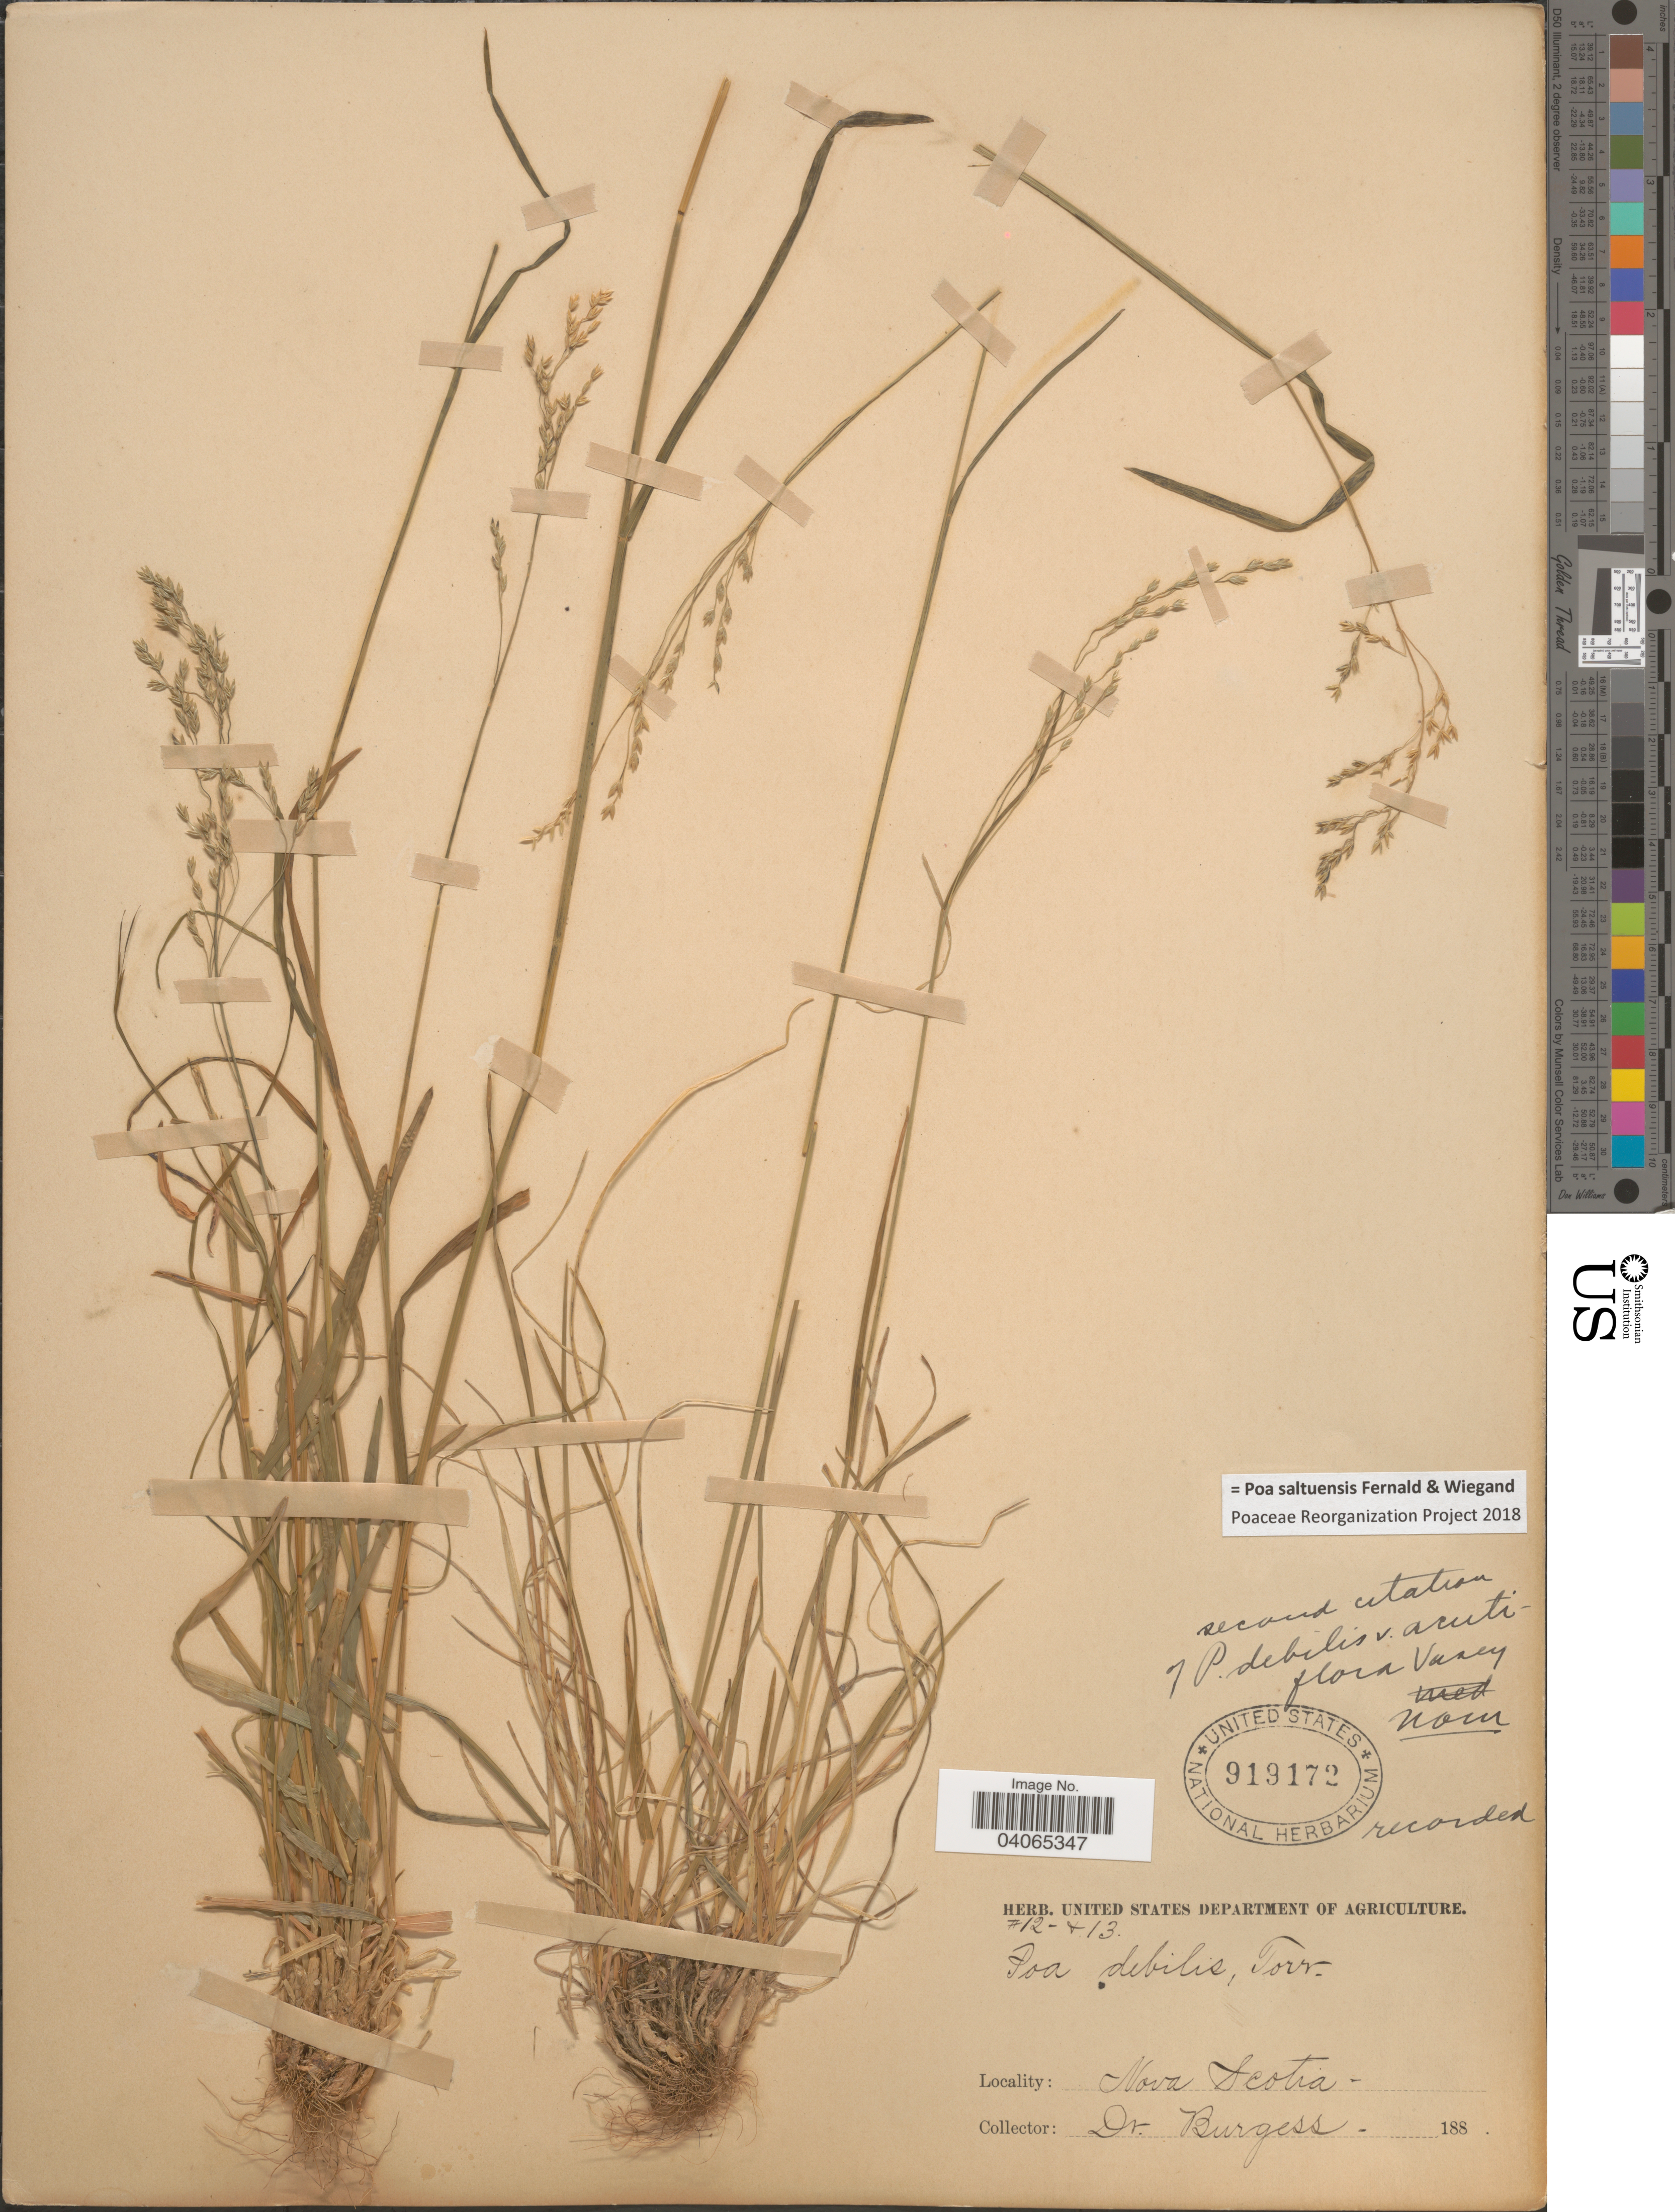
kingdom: Plantae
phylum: Tracheophyta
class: Liliopsida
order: Poales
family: Poaceae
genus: Poa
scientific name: Poa saltuensis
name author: Fernald & Wiegand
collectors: Burgess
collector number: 12/13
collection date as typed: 188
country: Canada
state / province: Nova Scotia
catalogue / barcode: US 919172